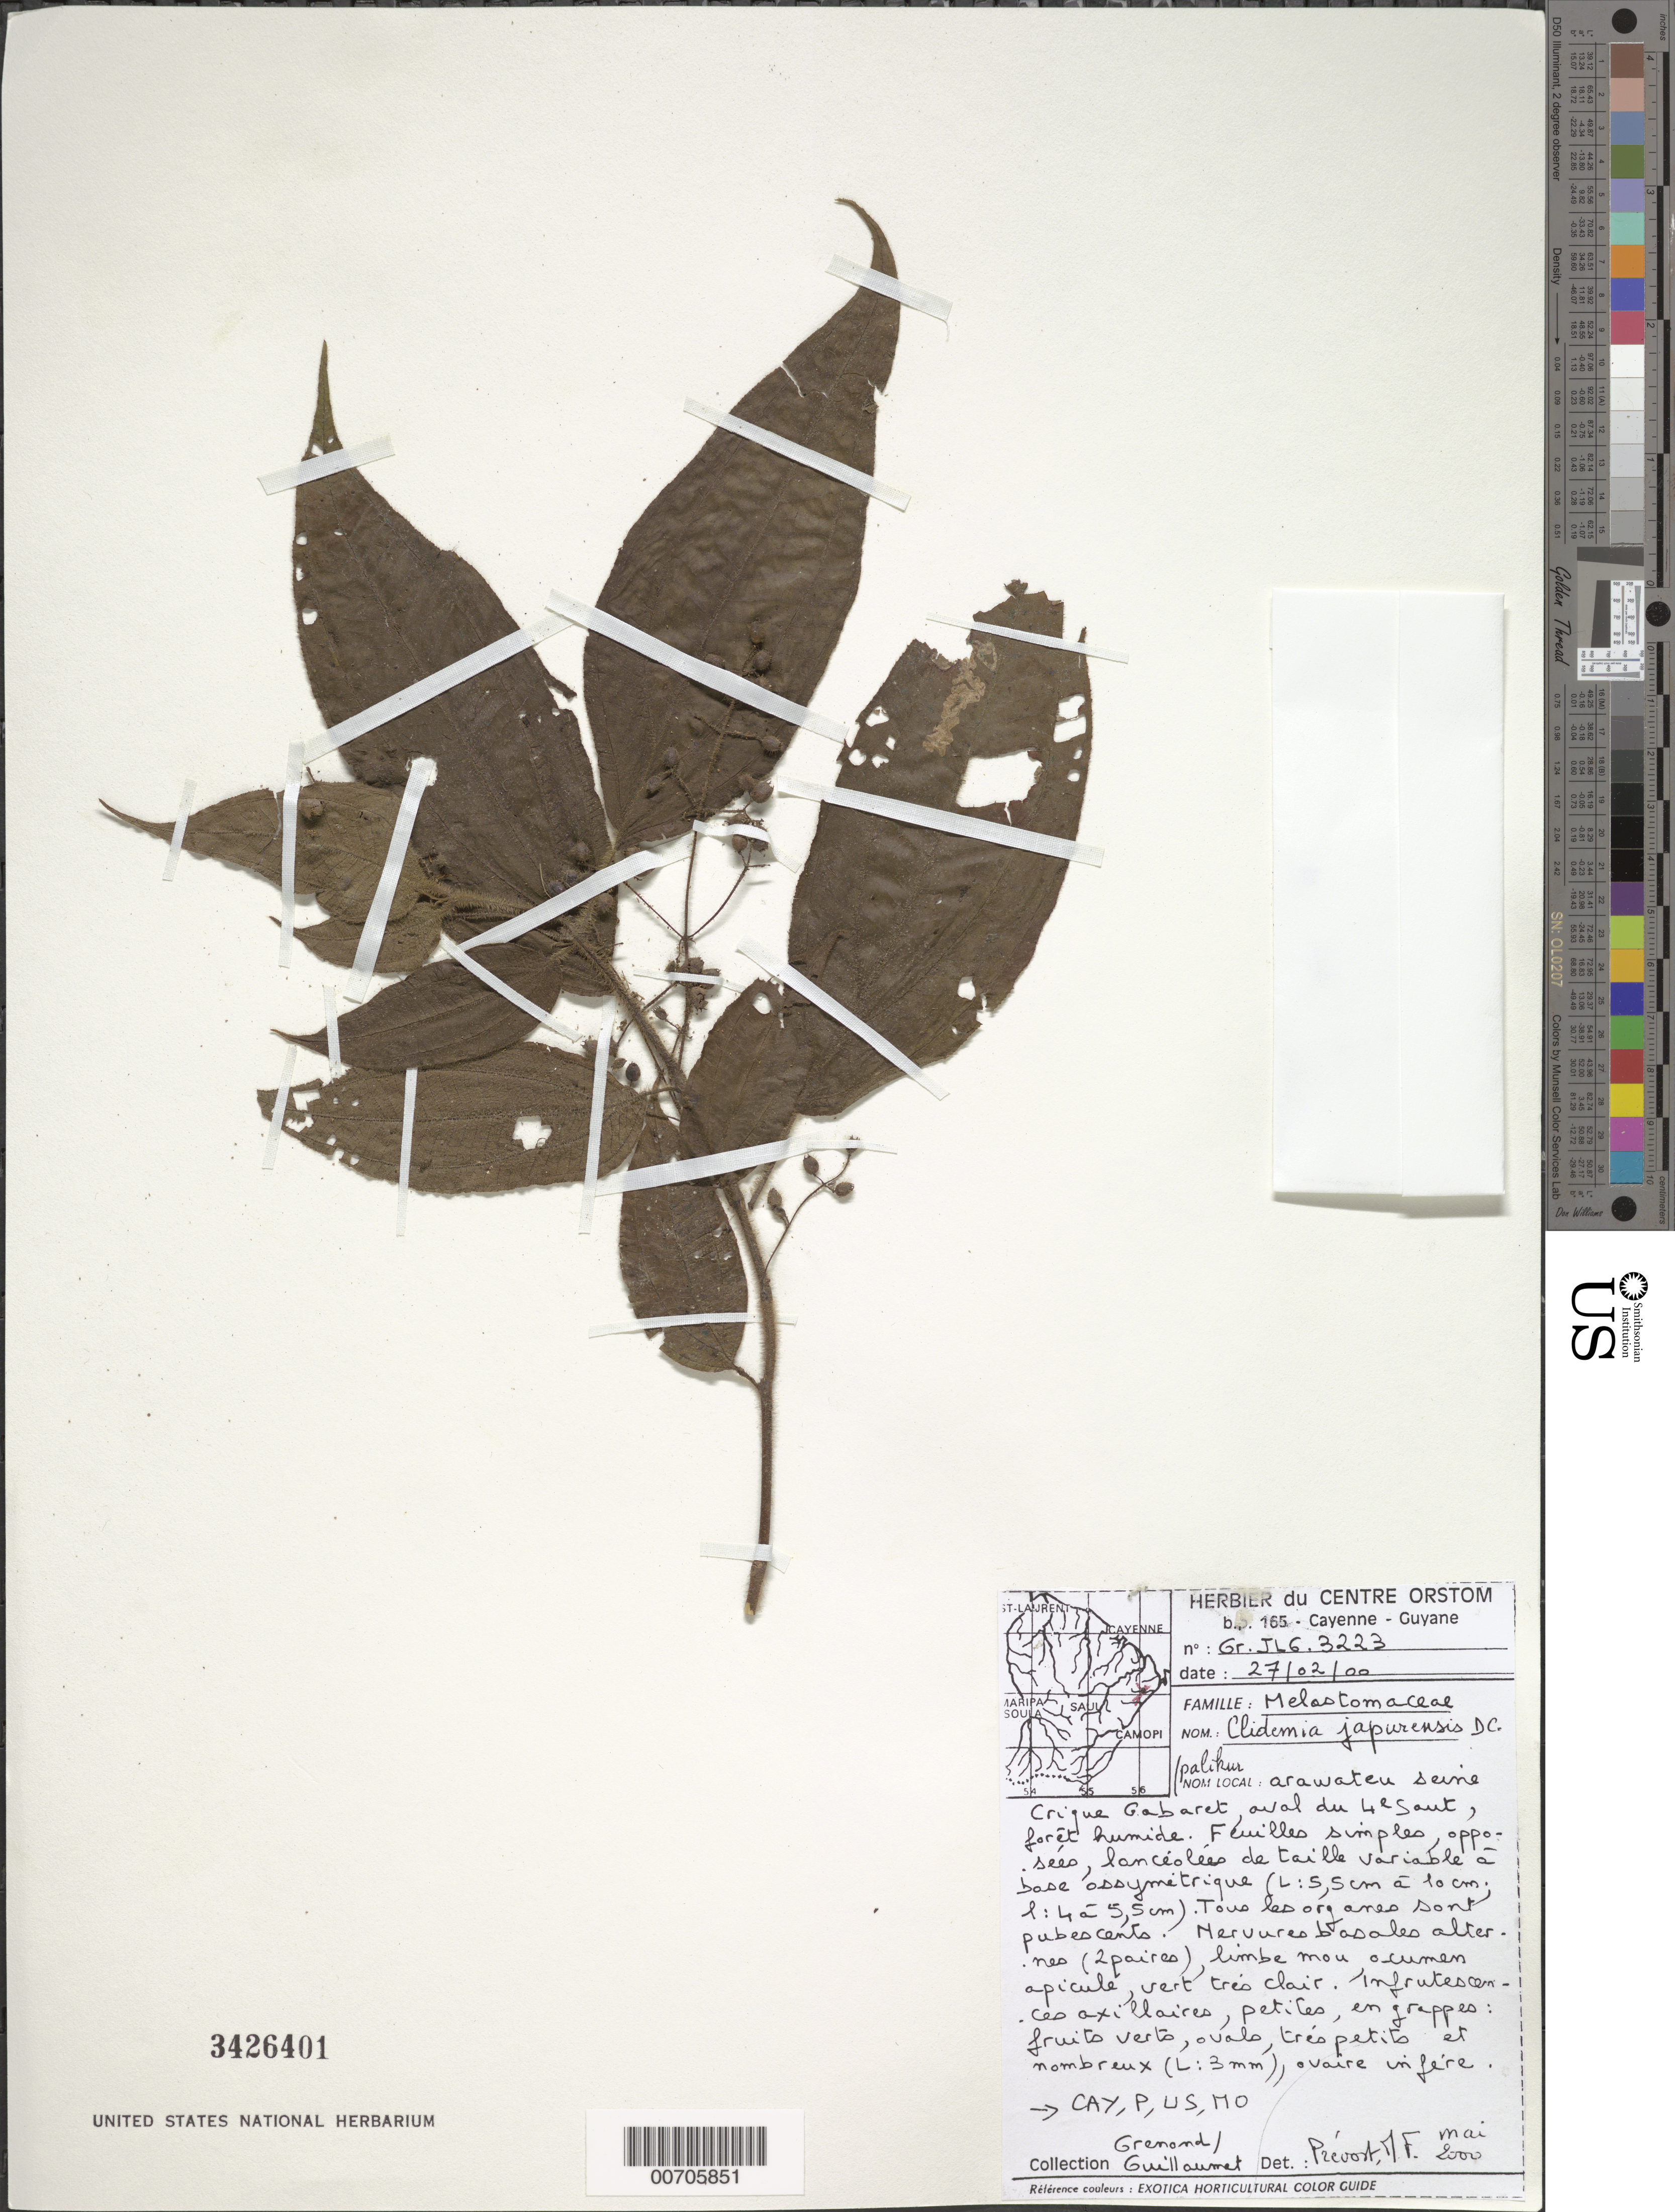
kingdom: Plantae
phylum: Tracheophyta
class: Magnoliopsida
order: Myrtales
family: Melastomataceae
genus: Clidemia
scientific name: Clidemia japurensis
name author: DC.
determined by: Prévost, M.-F.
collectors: P. Grenand & J. Guilloumet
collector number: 3223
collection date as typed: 27-Feb-00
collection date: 2000-02-27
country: French Guiana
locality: St. Georges de l'Oyapock, Crique Gabaret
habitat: Forêt humide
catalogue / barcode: US 3426401